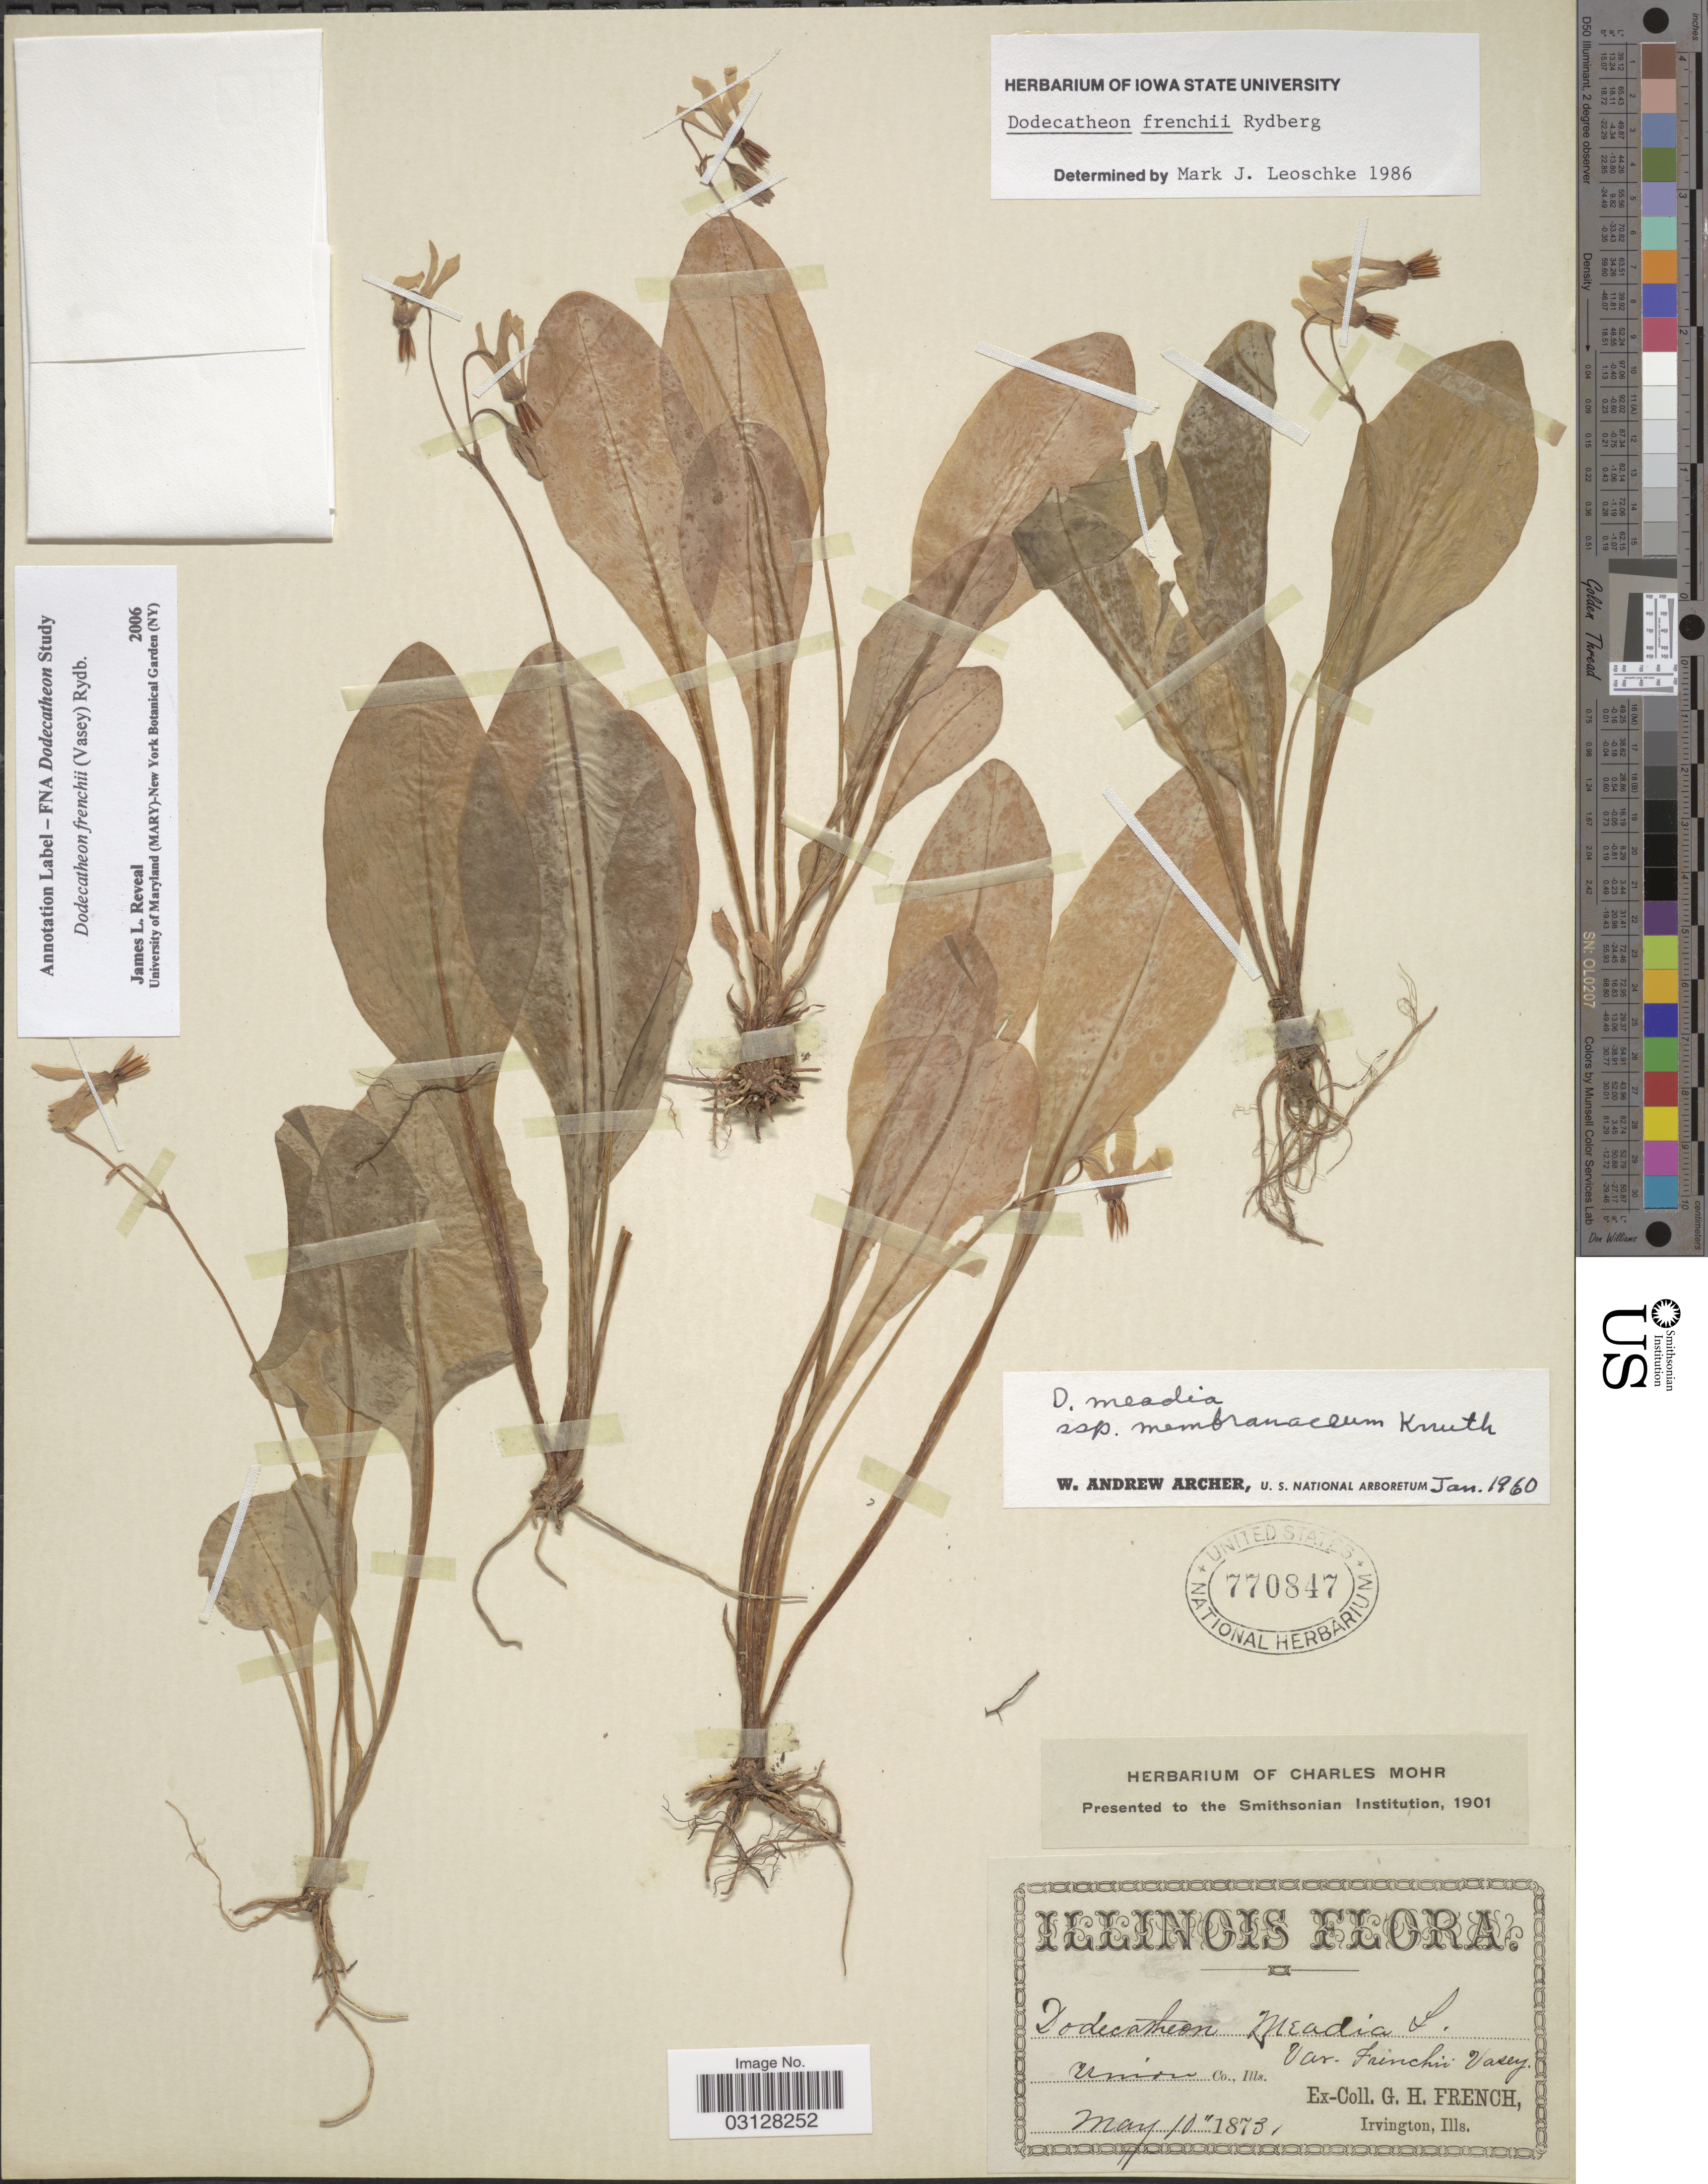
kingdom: Plantae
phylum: Tracheophyta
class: Magnoliopsida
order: Ericales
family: Primulaceae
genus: Dodecatheon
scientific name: Dodecatheon frenchii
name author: (Vasey) Rydb.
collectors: G. H. French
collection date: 1873-05-10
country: United States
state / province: Illinois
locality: Union Co.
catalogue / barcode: US 770847